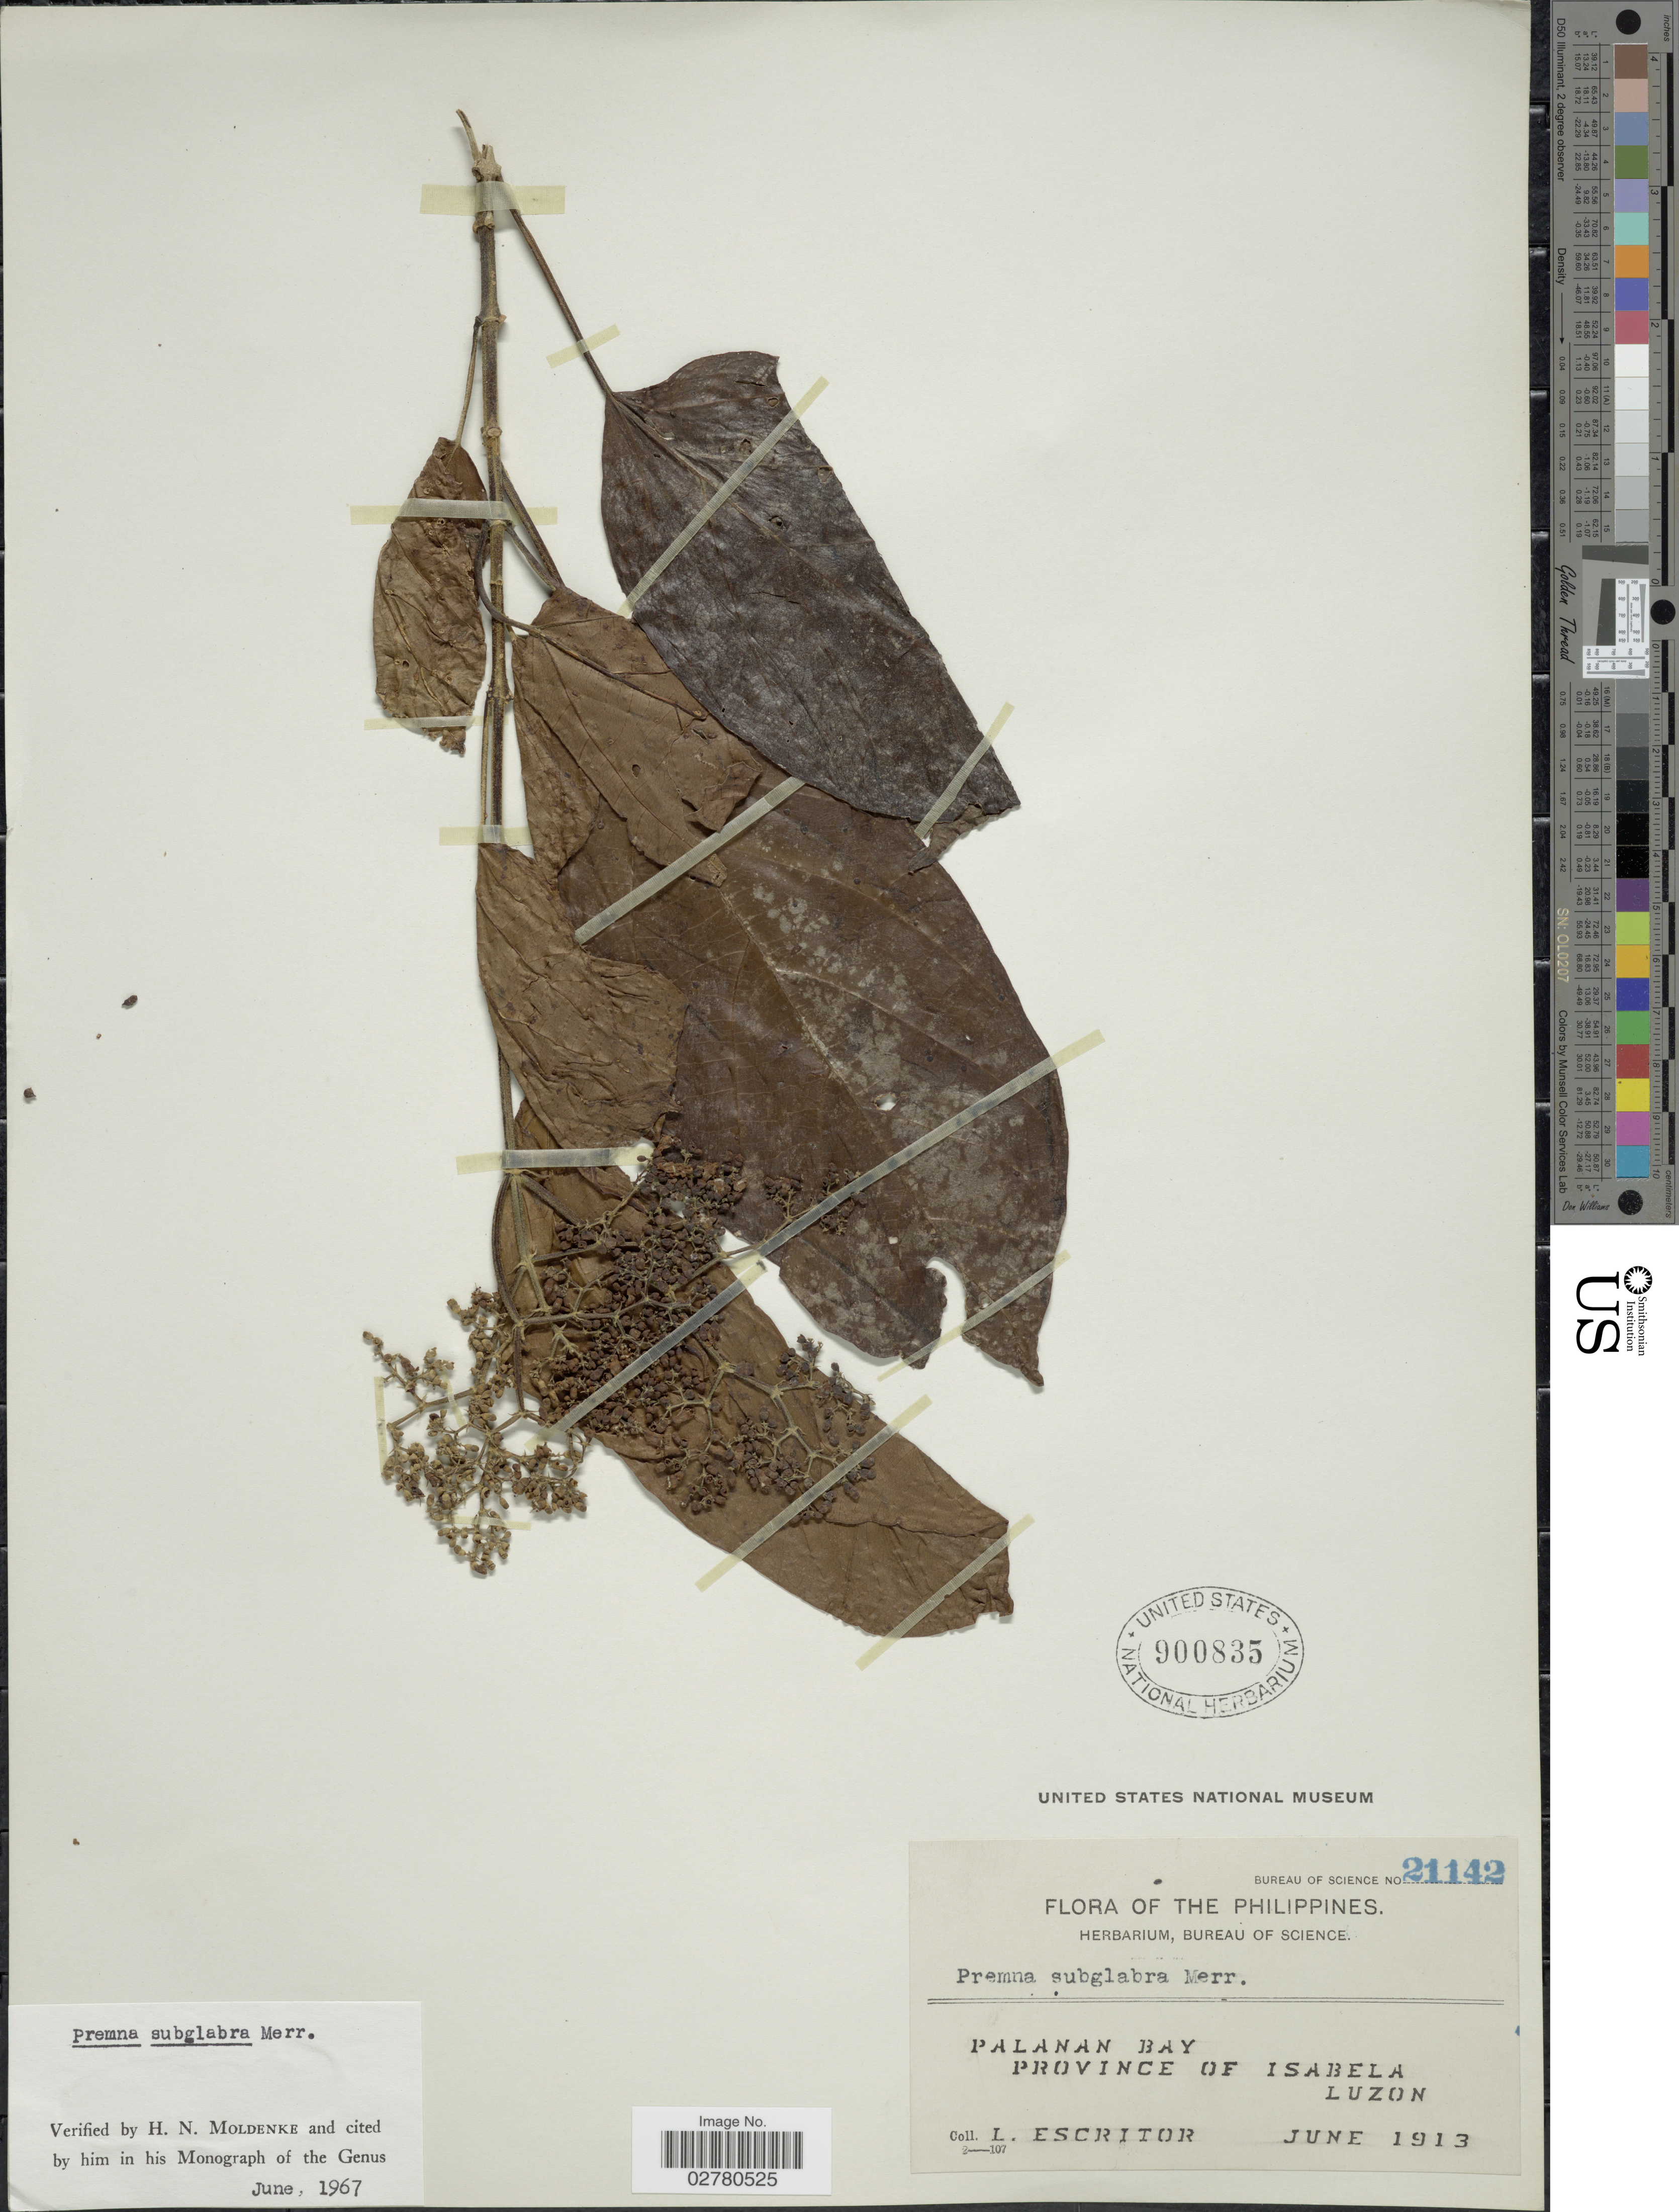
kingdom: Plantae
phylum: Tracheophyta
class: Magnoliopsida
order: Lamiales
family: Lamiaceae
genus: Premna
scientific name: Premna subglabra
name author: Merr.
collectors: L. Escritor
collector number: Bureau of Science 21142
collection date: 1913-06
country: Philippines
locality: Palanan Bay, Province of Isabela, Luzon.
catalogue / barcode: US 900835